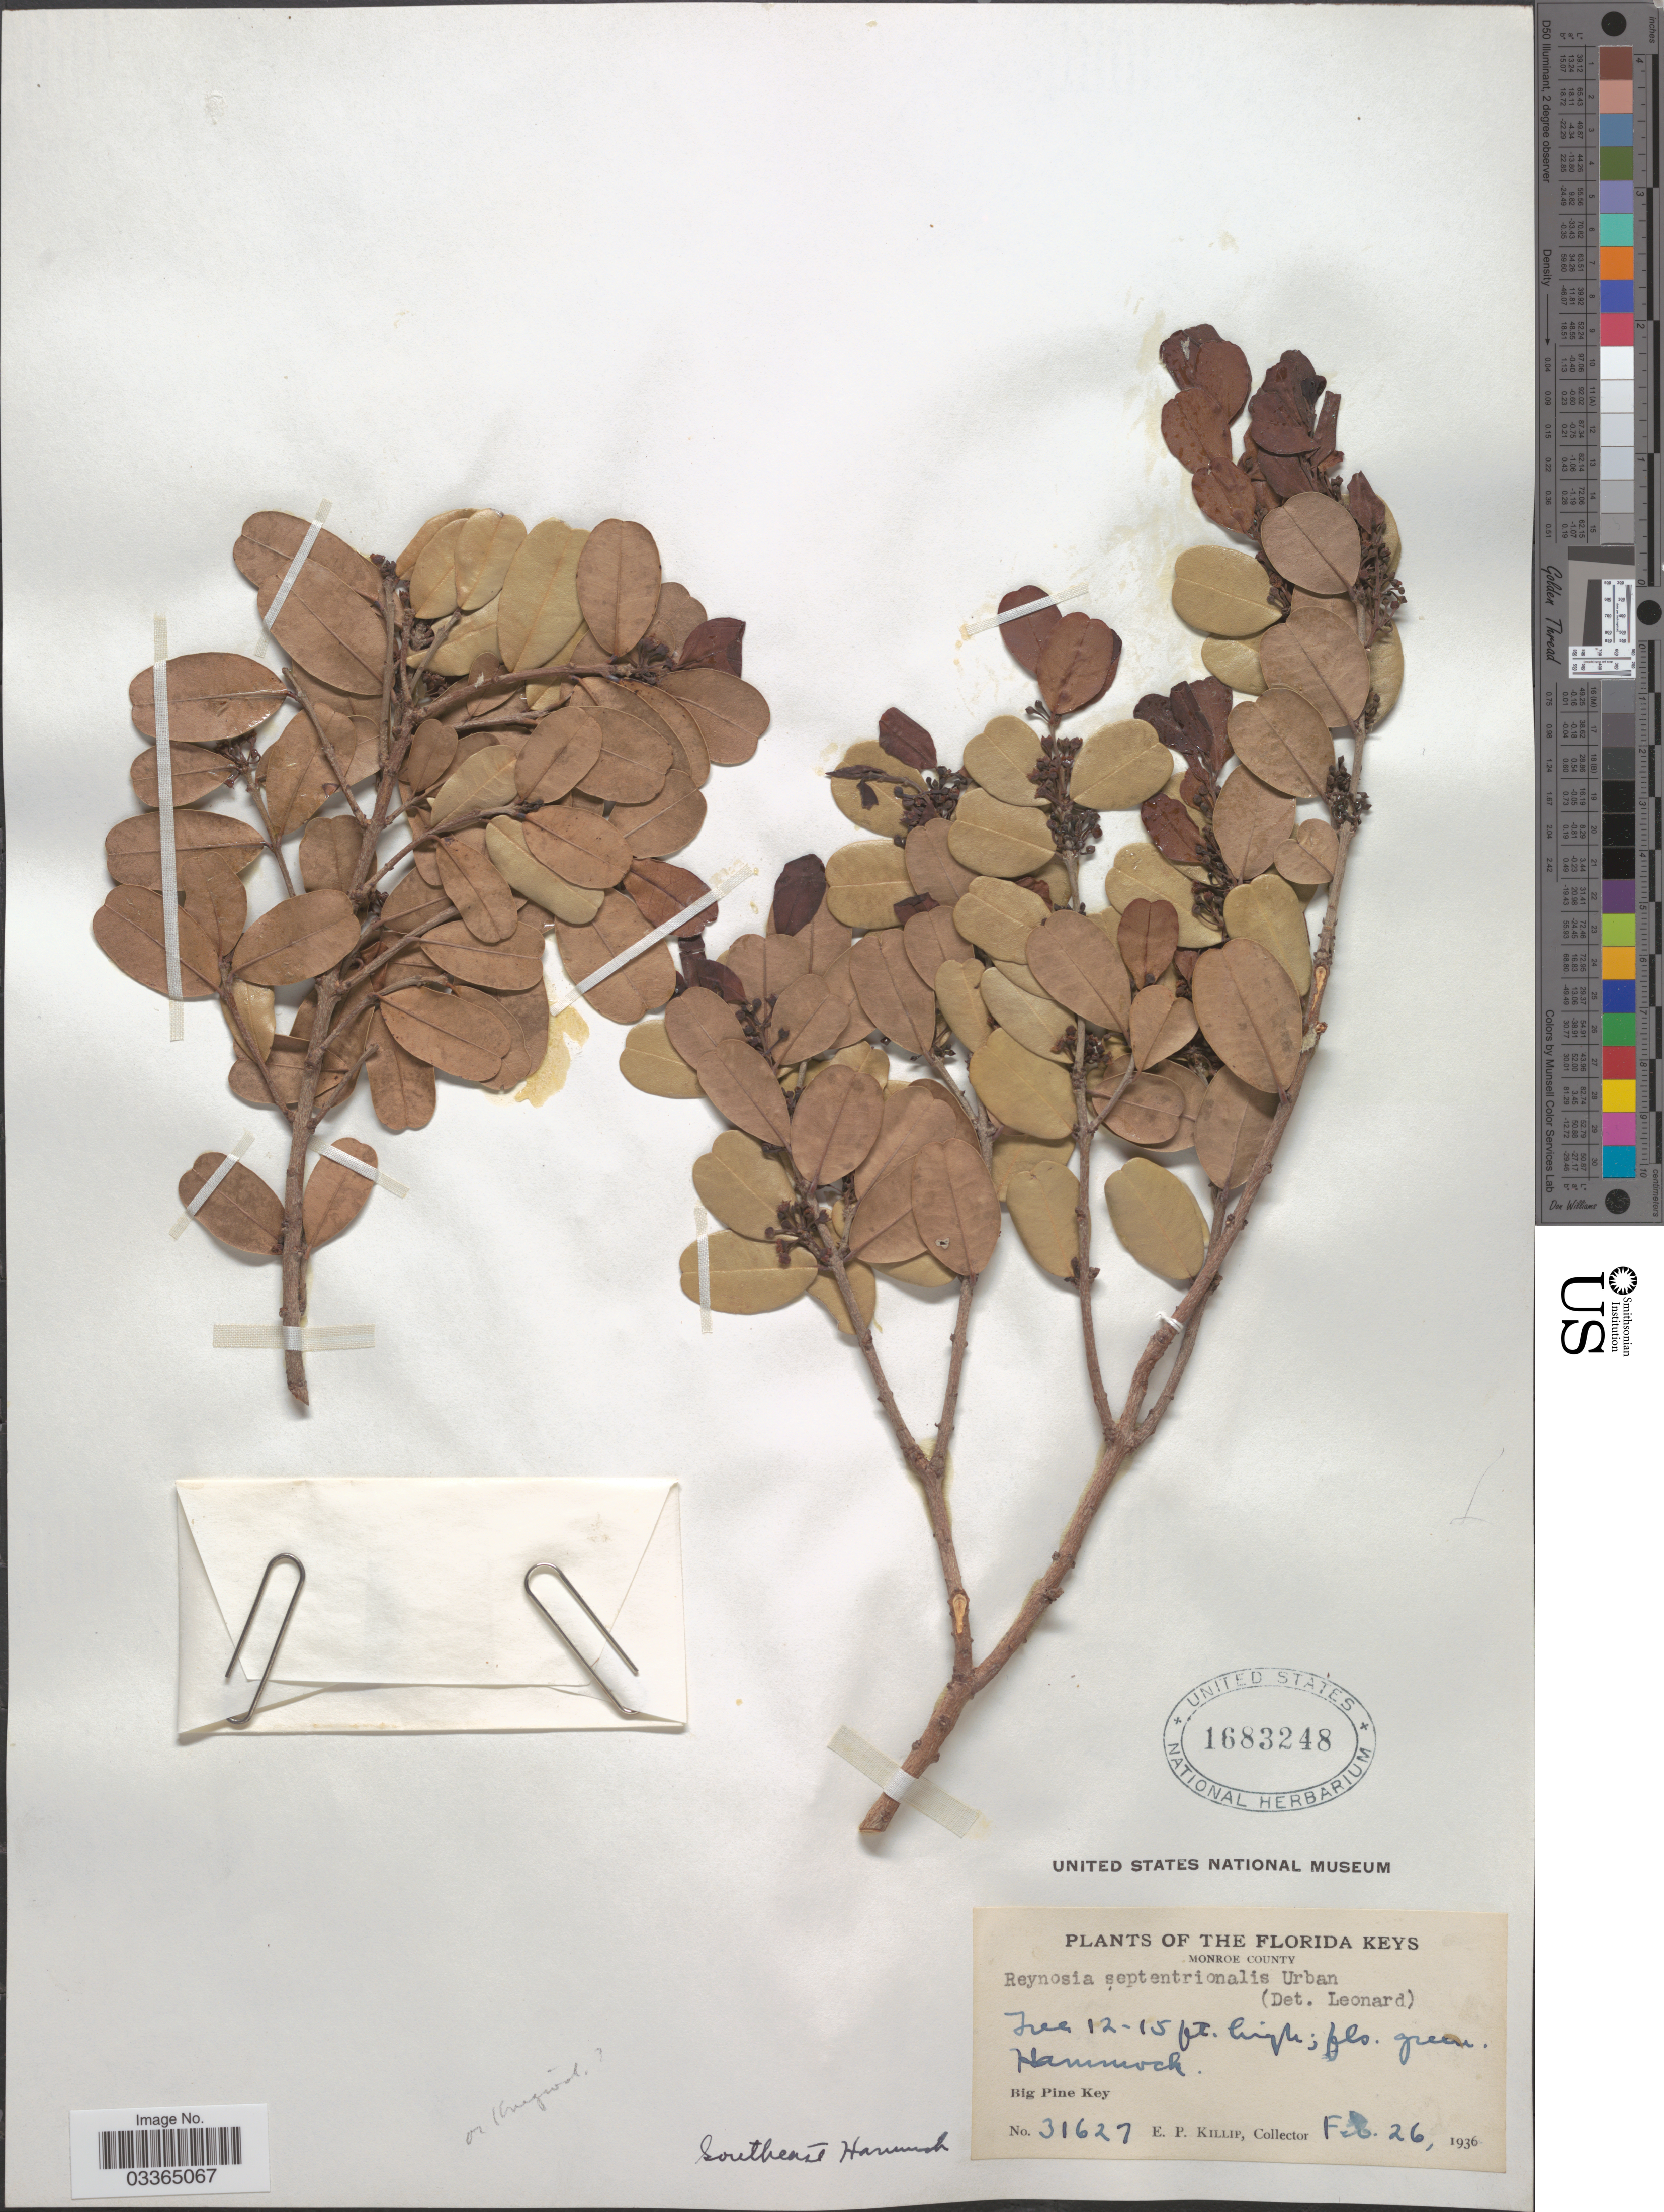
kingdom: Plantae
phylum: Tracheophyta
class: Magnoliopsida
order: Rosales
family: Rhamnaceae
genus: Reynosia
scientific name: Reynosia septentrionalis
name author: Urb.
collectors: E. P. Killip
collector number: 31627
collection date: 1936-02-26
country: United States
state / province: Florida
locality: The Florida Keys, Monroe County, Hammock, Big Pine Key, Southern Hammock.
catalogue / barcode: US 1683248